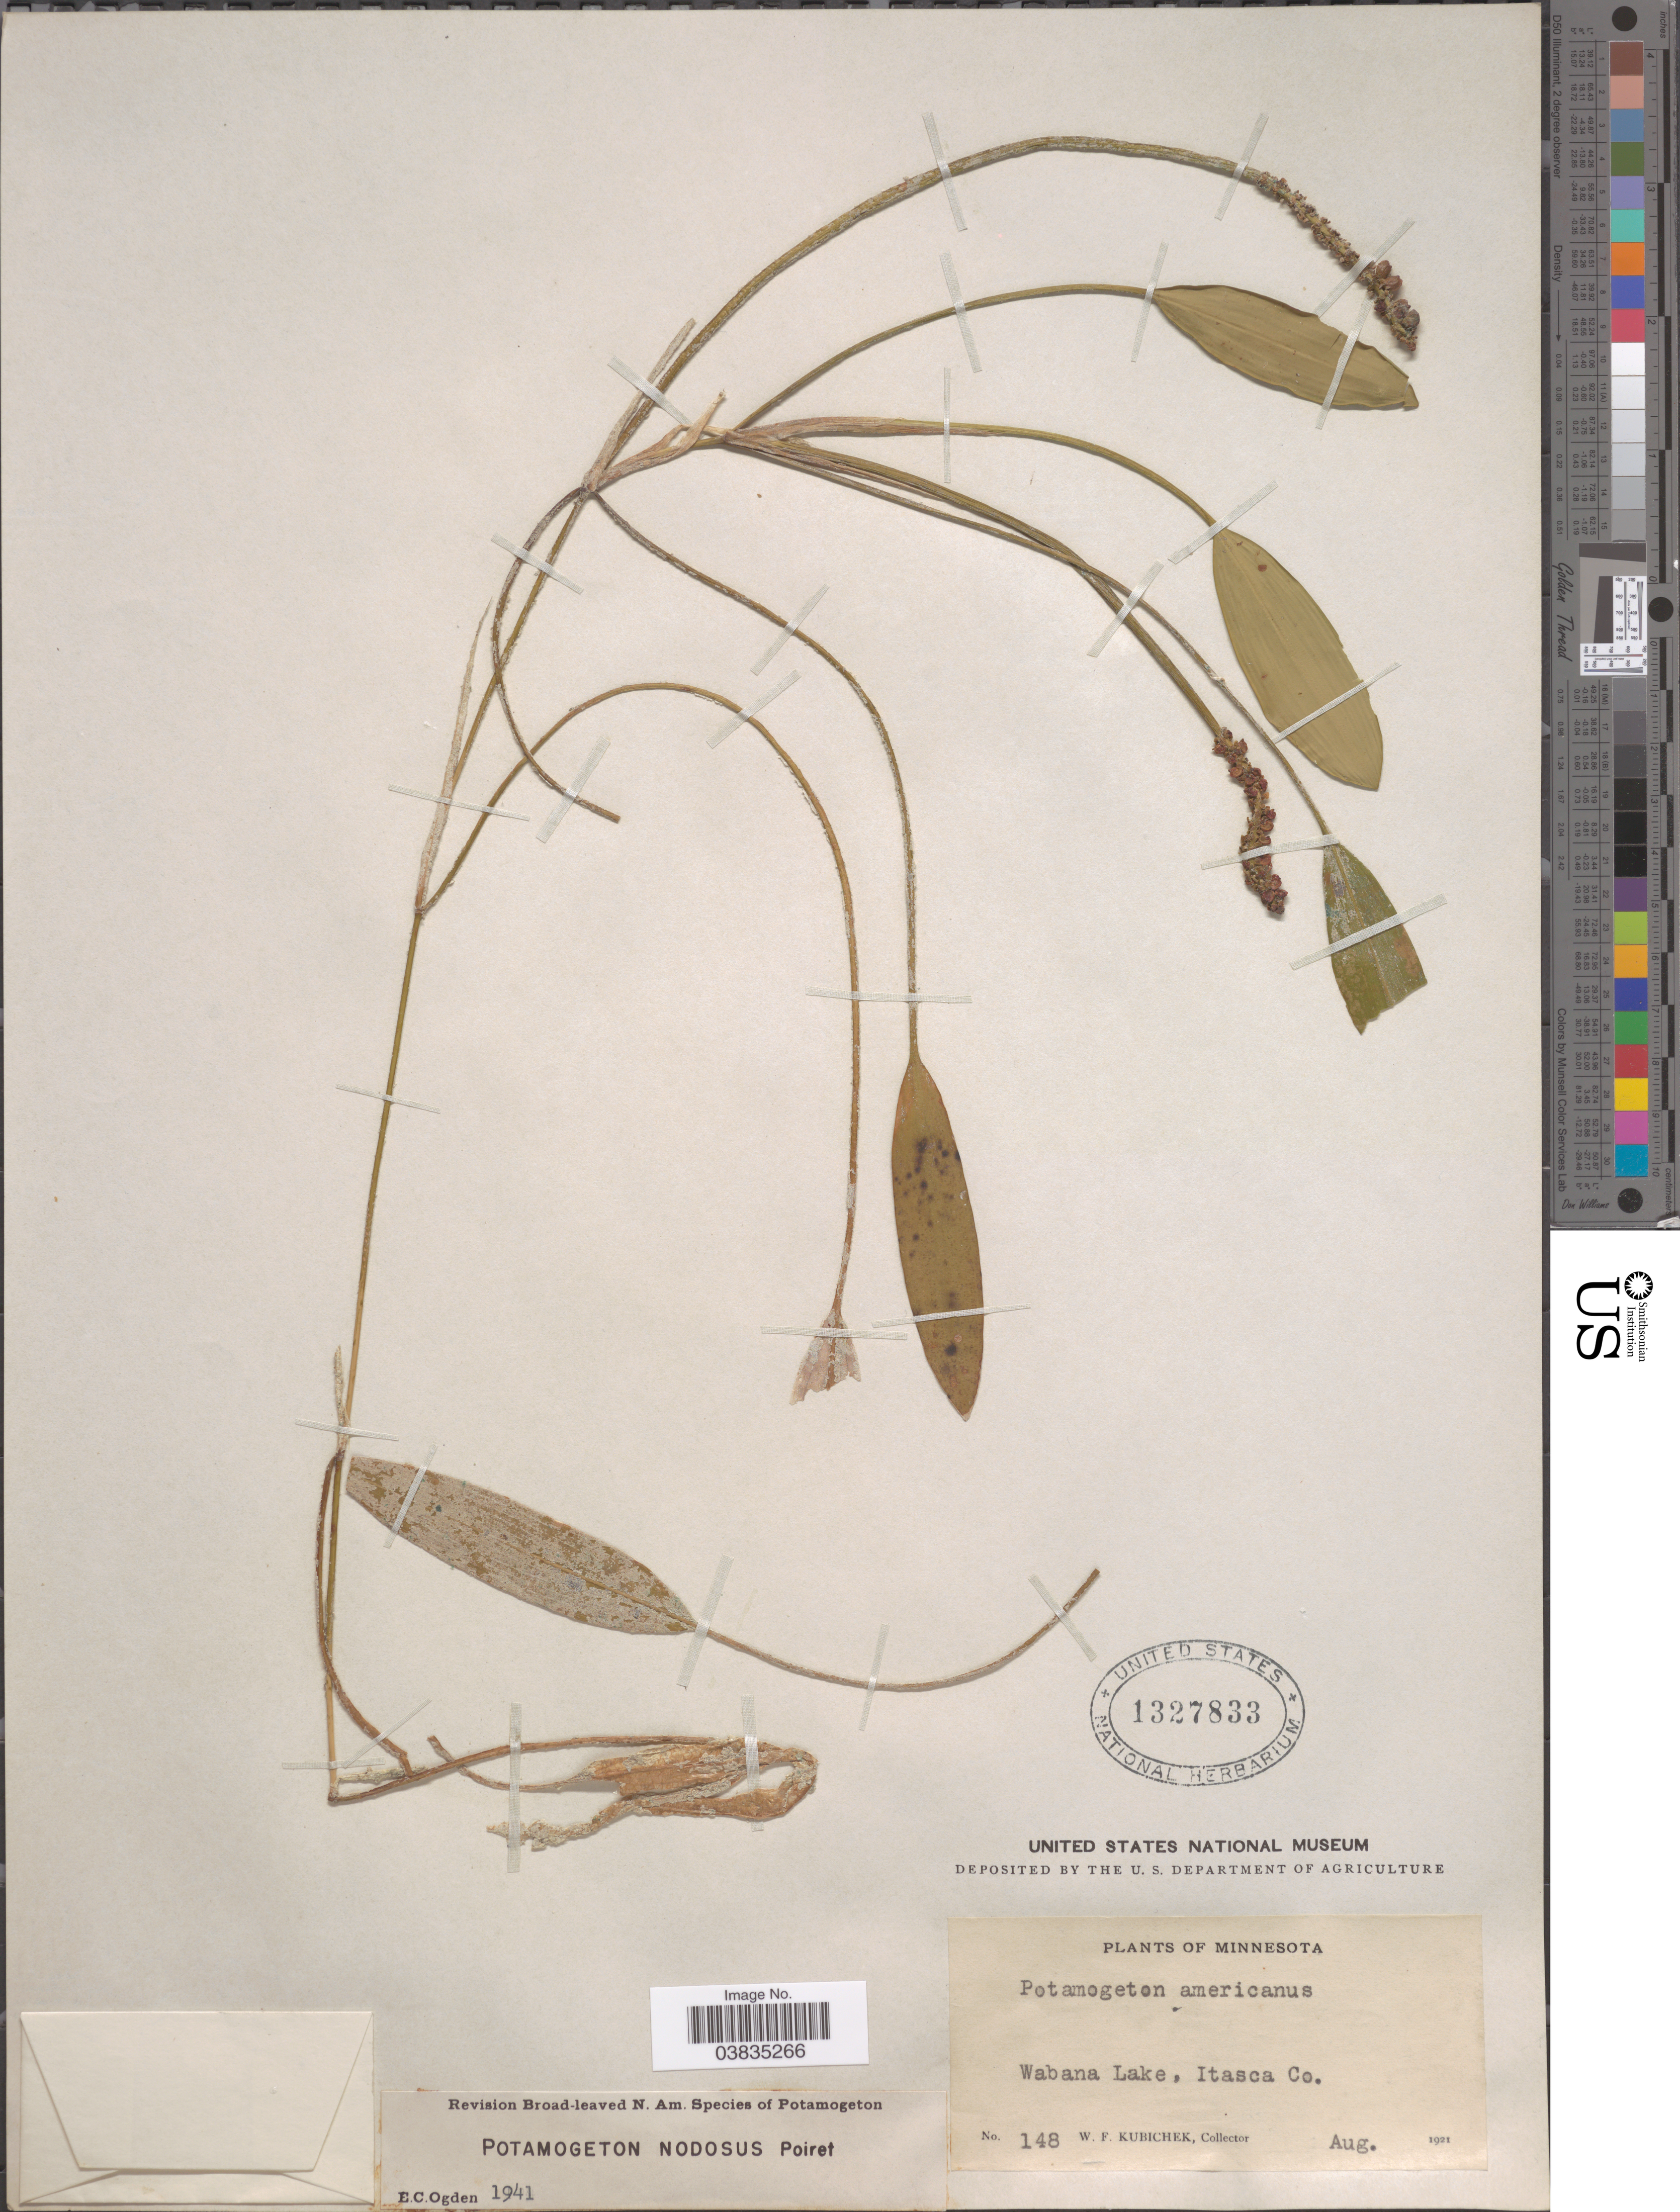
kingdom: Plantae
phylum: Tracheophyta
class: Liliopsida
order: Alismatales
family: Potamogetonaceae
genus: Potamogeton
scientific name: Potamogeton nodosus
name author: Poir.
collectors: W. Kubichek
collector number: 148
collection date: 1921-08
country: United States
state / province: Minnesota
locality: Wabana Lake, Itasca Co.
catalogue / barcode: US 1327833